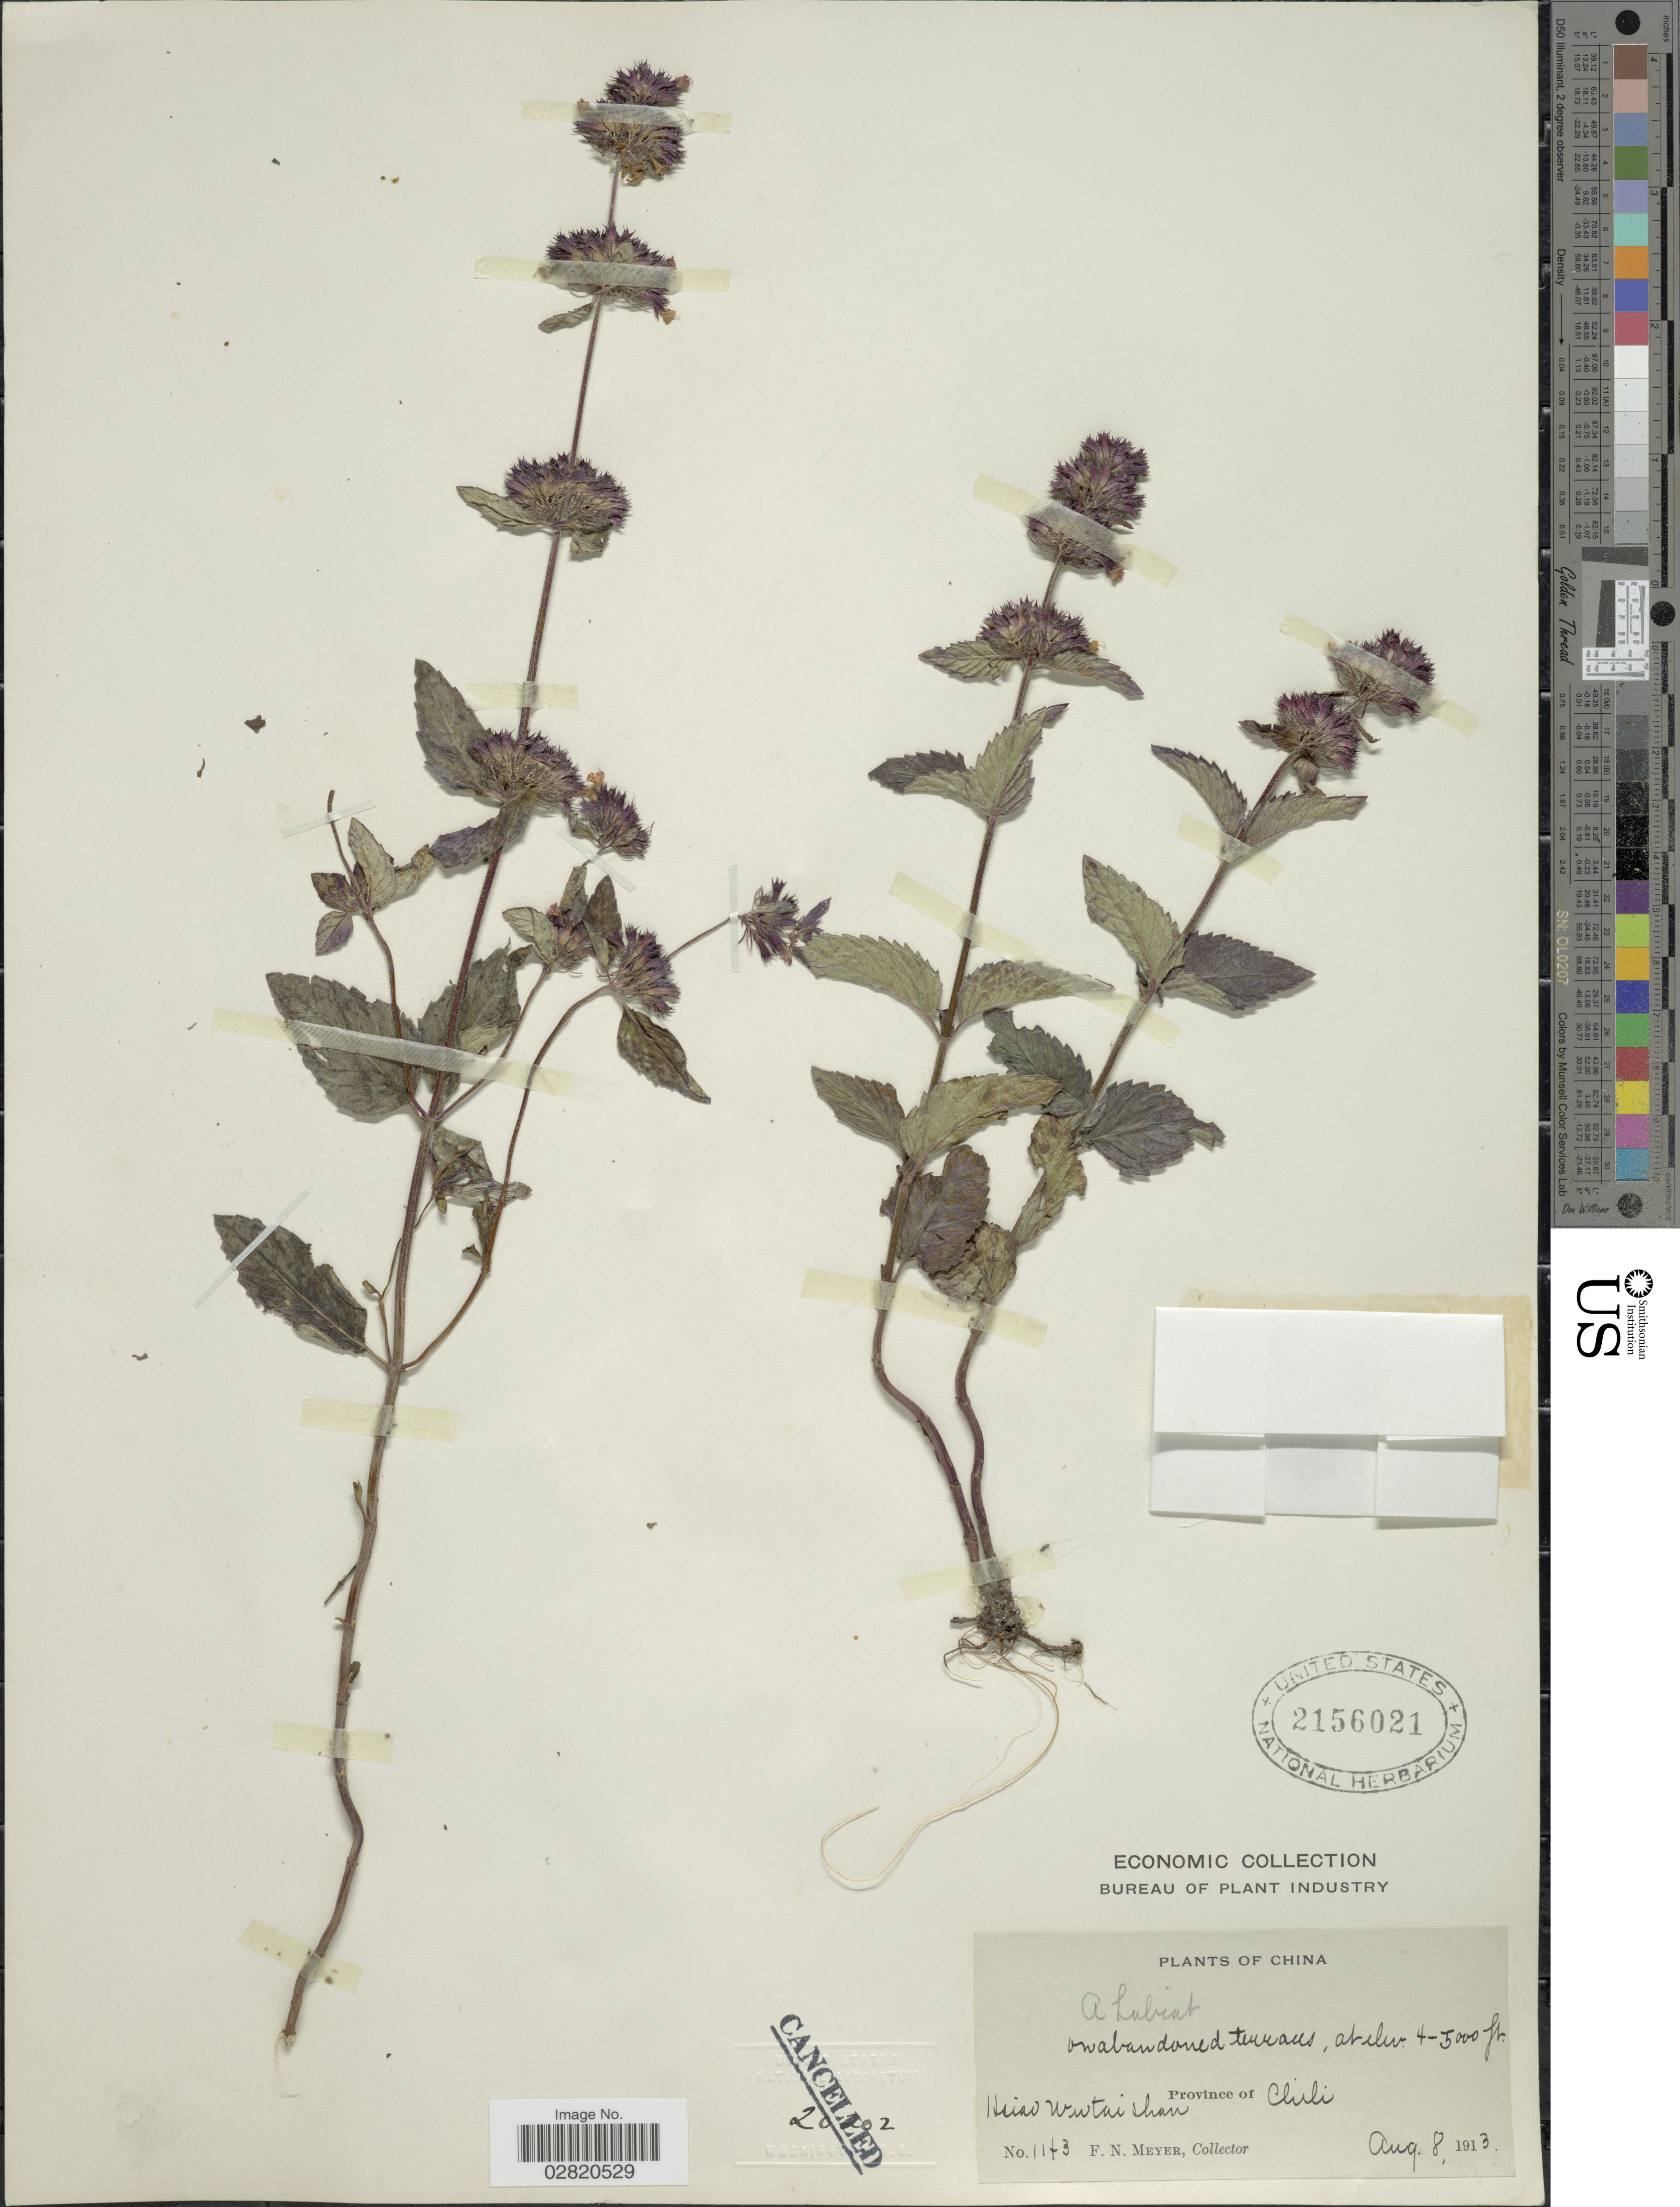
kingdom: Plantae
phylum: Tracheophyta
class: Magnoliopsida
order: Lamiales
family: Lamiaceae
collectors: F. N. Meyer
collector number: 1143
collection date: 1913-08-08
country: China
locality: Province of Chili. Hsia Wu tai shan.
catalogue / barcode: US 2156021